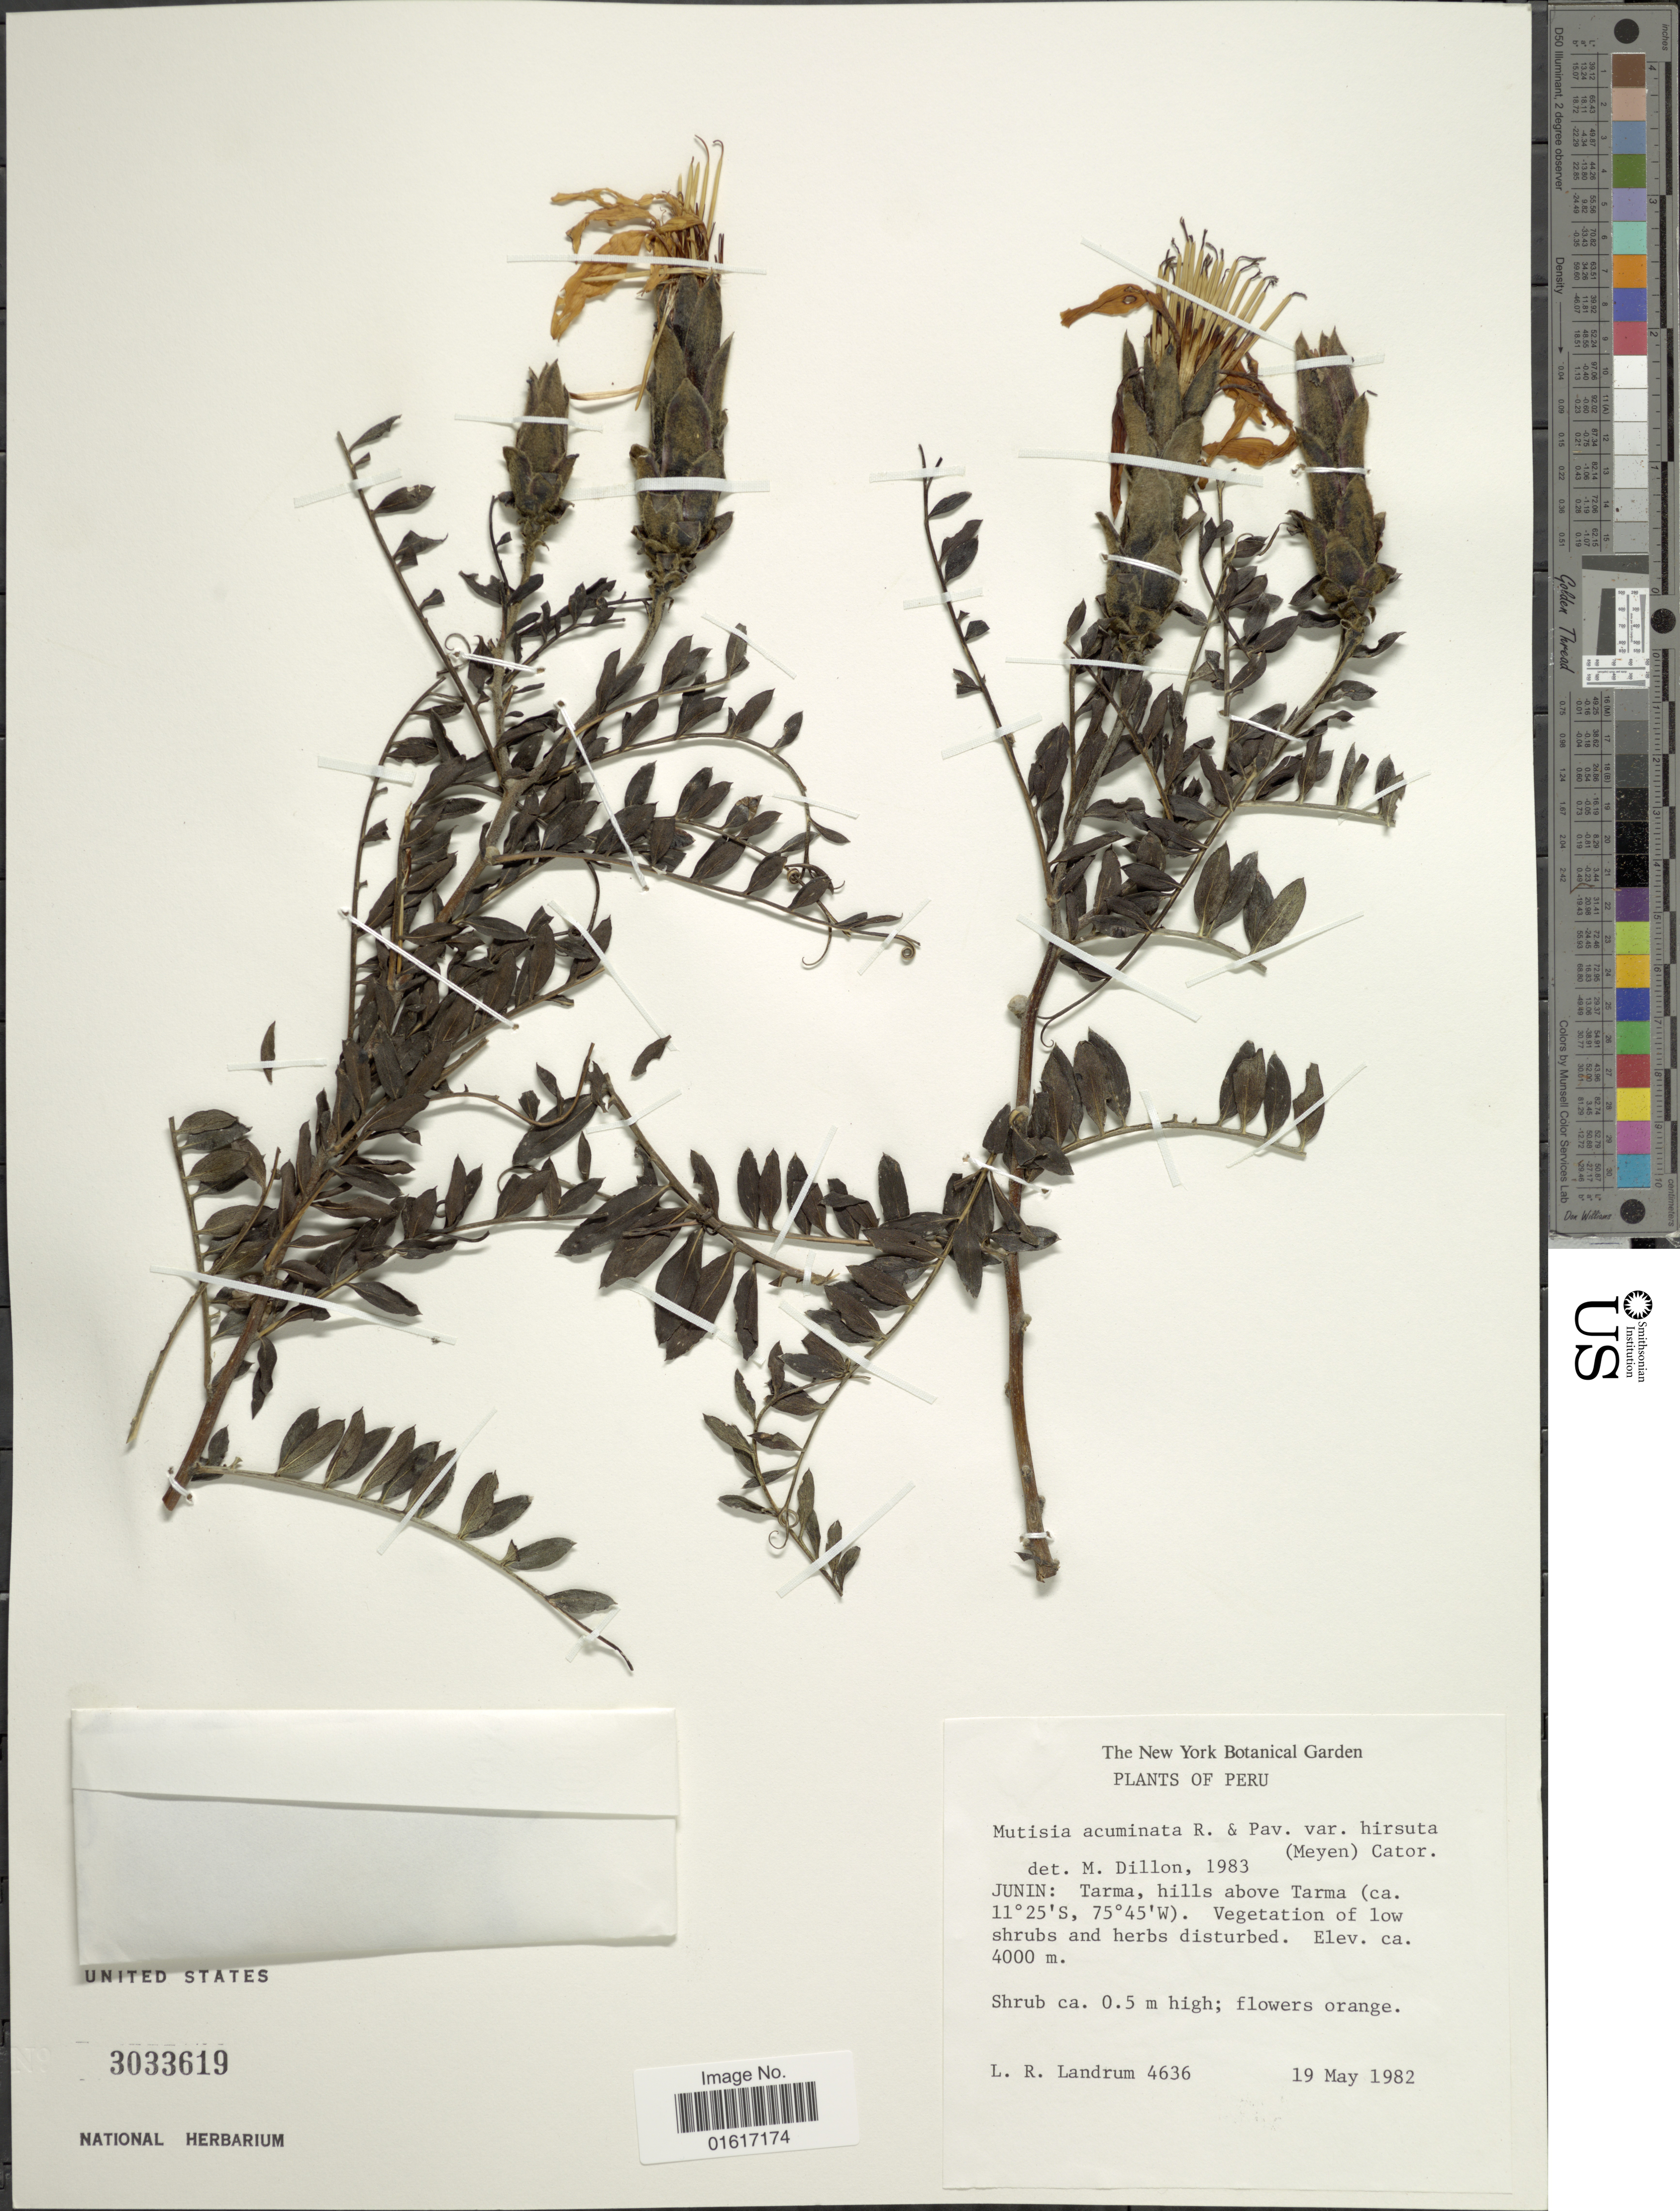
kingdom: Plantae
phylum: Tracheophyta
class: Magnoliopsida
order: Asterales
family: Asteraceae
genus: Mutisia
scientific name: Mutisia acuminata var. hirsuta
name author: (Meyen) Cabrera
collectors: L. R. Landrum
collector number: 4636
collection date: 1982-05-19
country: Peru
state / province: Junín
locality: Tarma, hills above Tarma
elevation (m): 4000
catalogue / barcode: US 3033619